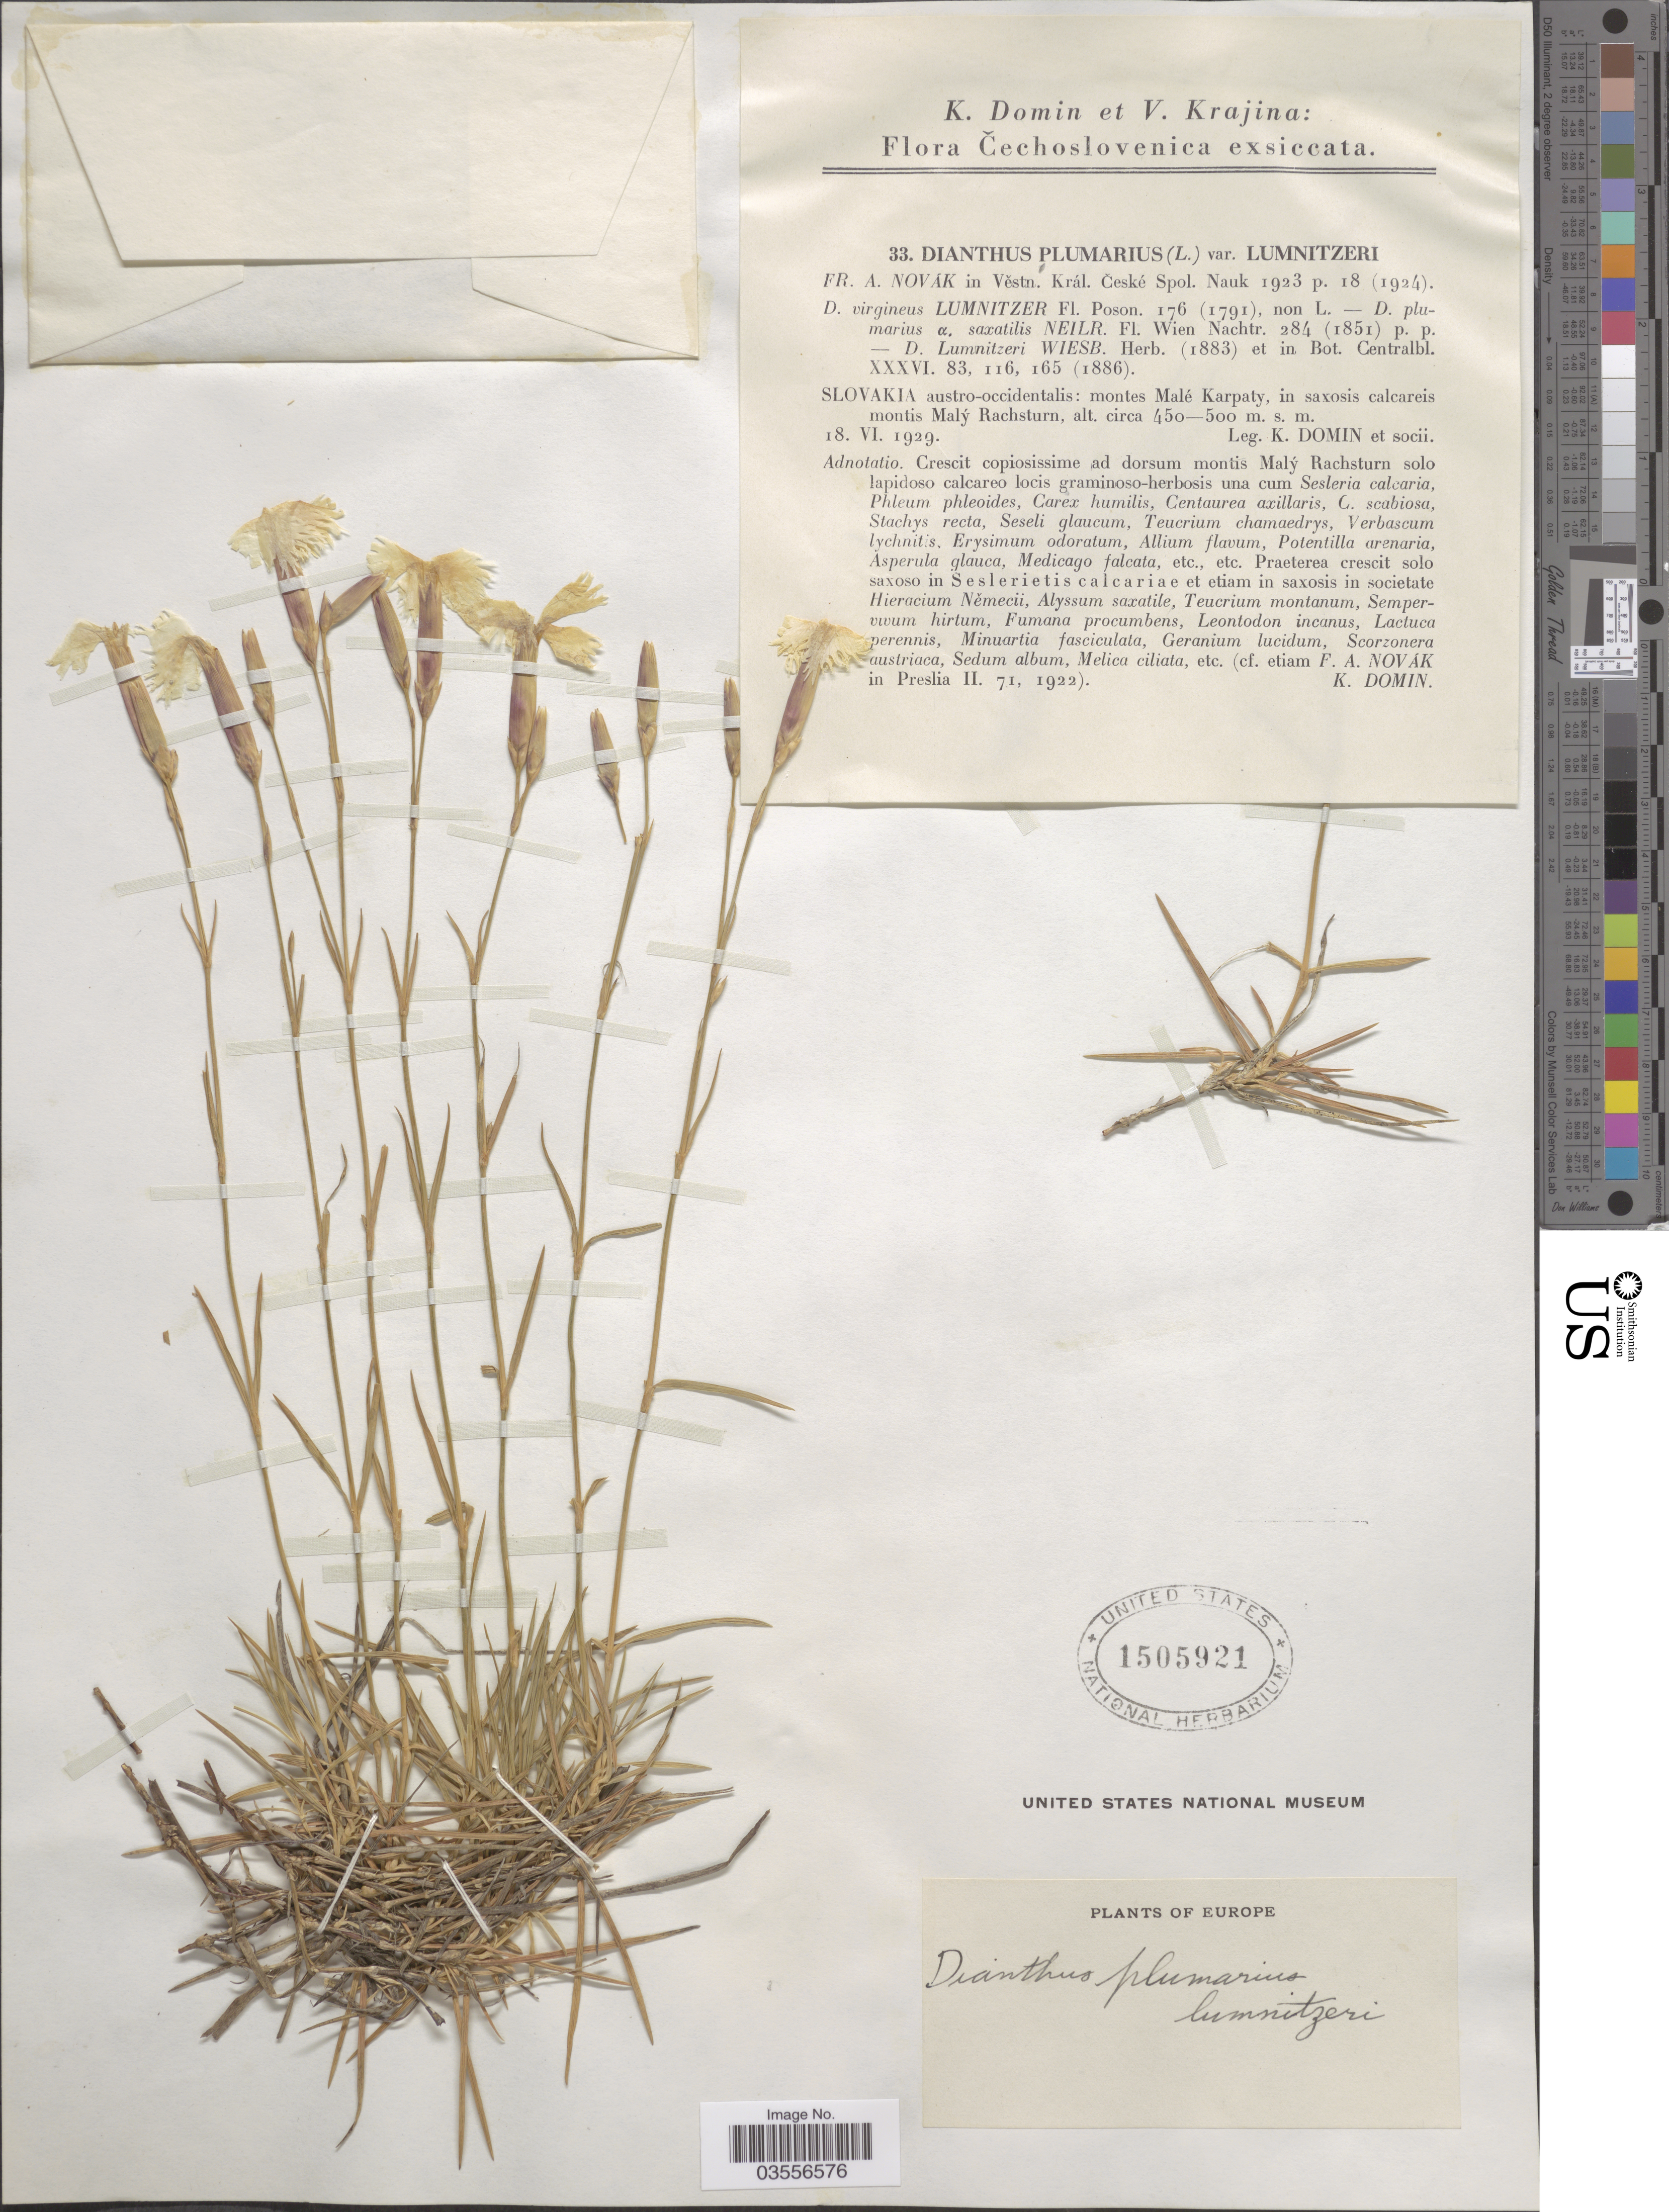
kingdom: Plantae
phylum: Tracheophyta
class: Magnoliopsida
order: Caryophyllales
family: Caryophyllaceae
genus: Dianthus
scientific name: Dianthus plumarius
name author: L.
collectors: K. Domin & Et socii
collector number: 33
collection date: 1929-06-18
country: Slovakia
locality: Čechoslovenica. Slovakia austro-occidentalis: montes Malé Karpaty, in saxosis calcareis montis Malý Rachsturn.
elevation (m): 450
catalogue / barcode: US 1505921